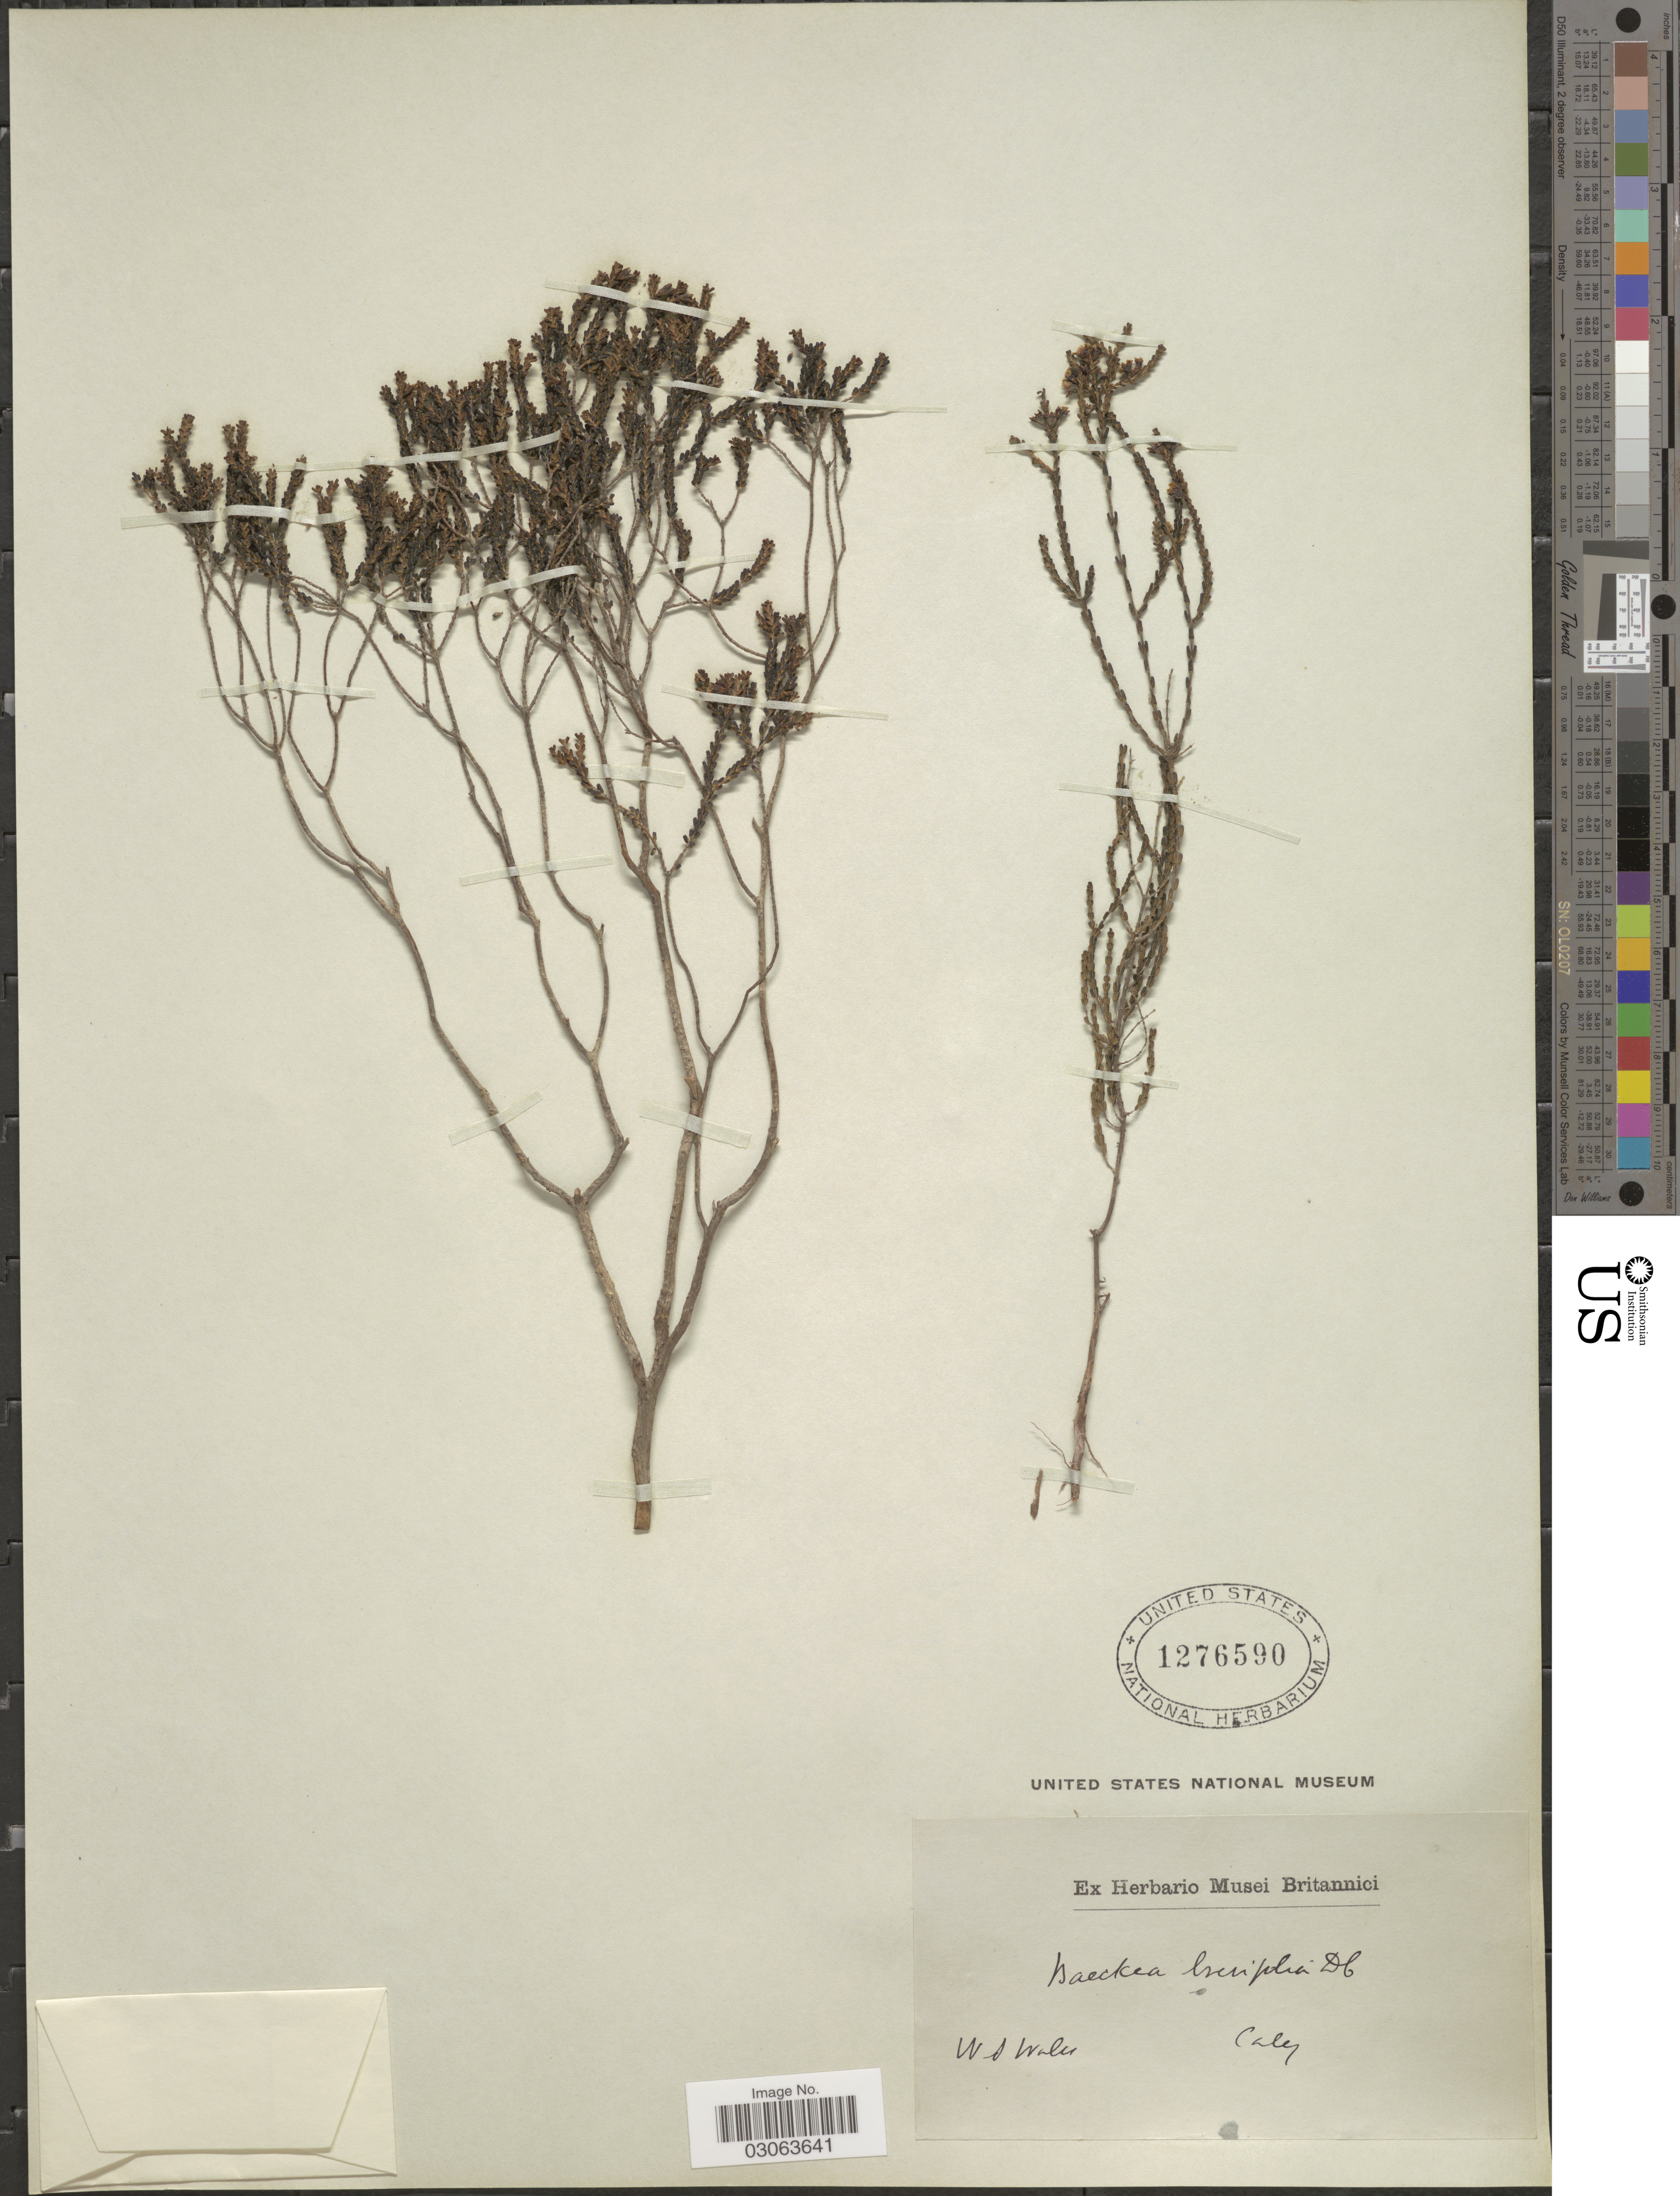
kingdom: Plantae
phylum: Tracheophyta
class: Magnoliopsida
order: Myrtales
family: Myrtaceae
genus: Baeckea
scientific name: Baeckea brevifolia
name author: (Rudge) DC.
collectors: -. Caley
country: Australia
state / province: New South Wales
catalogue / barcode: US 1276590